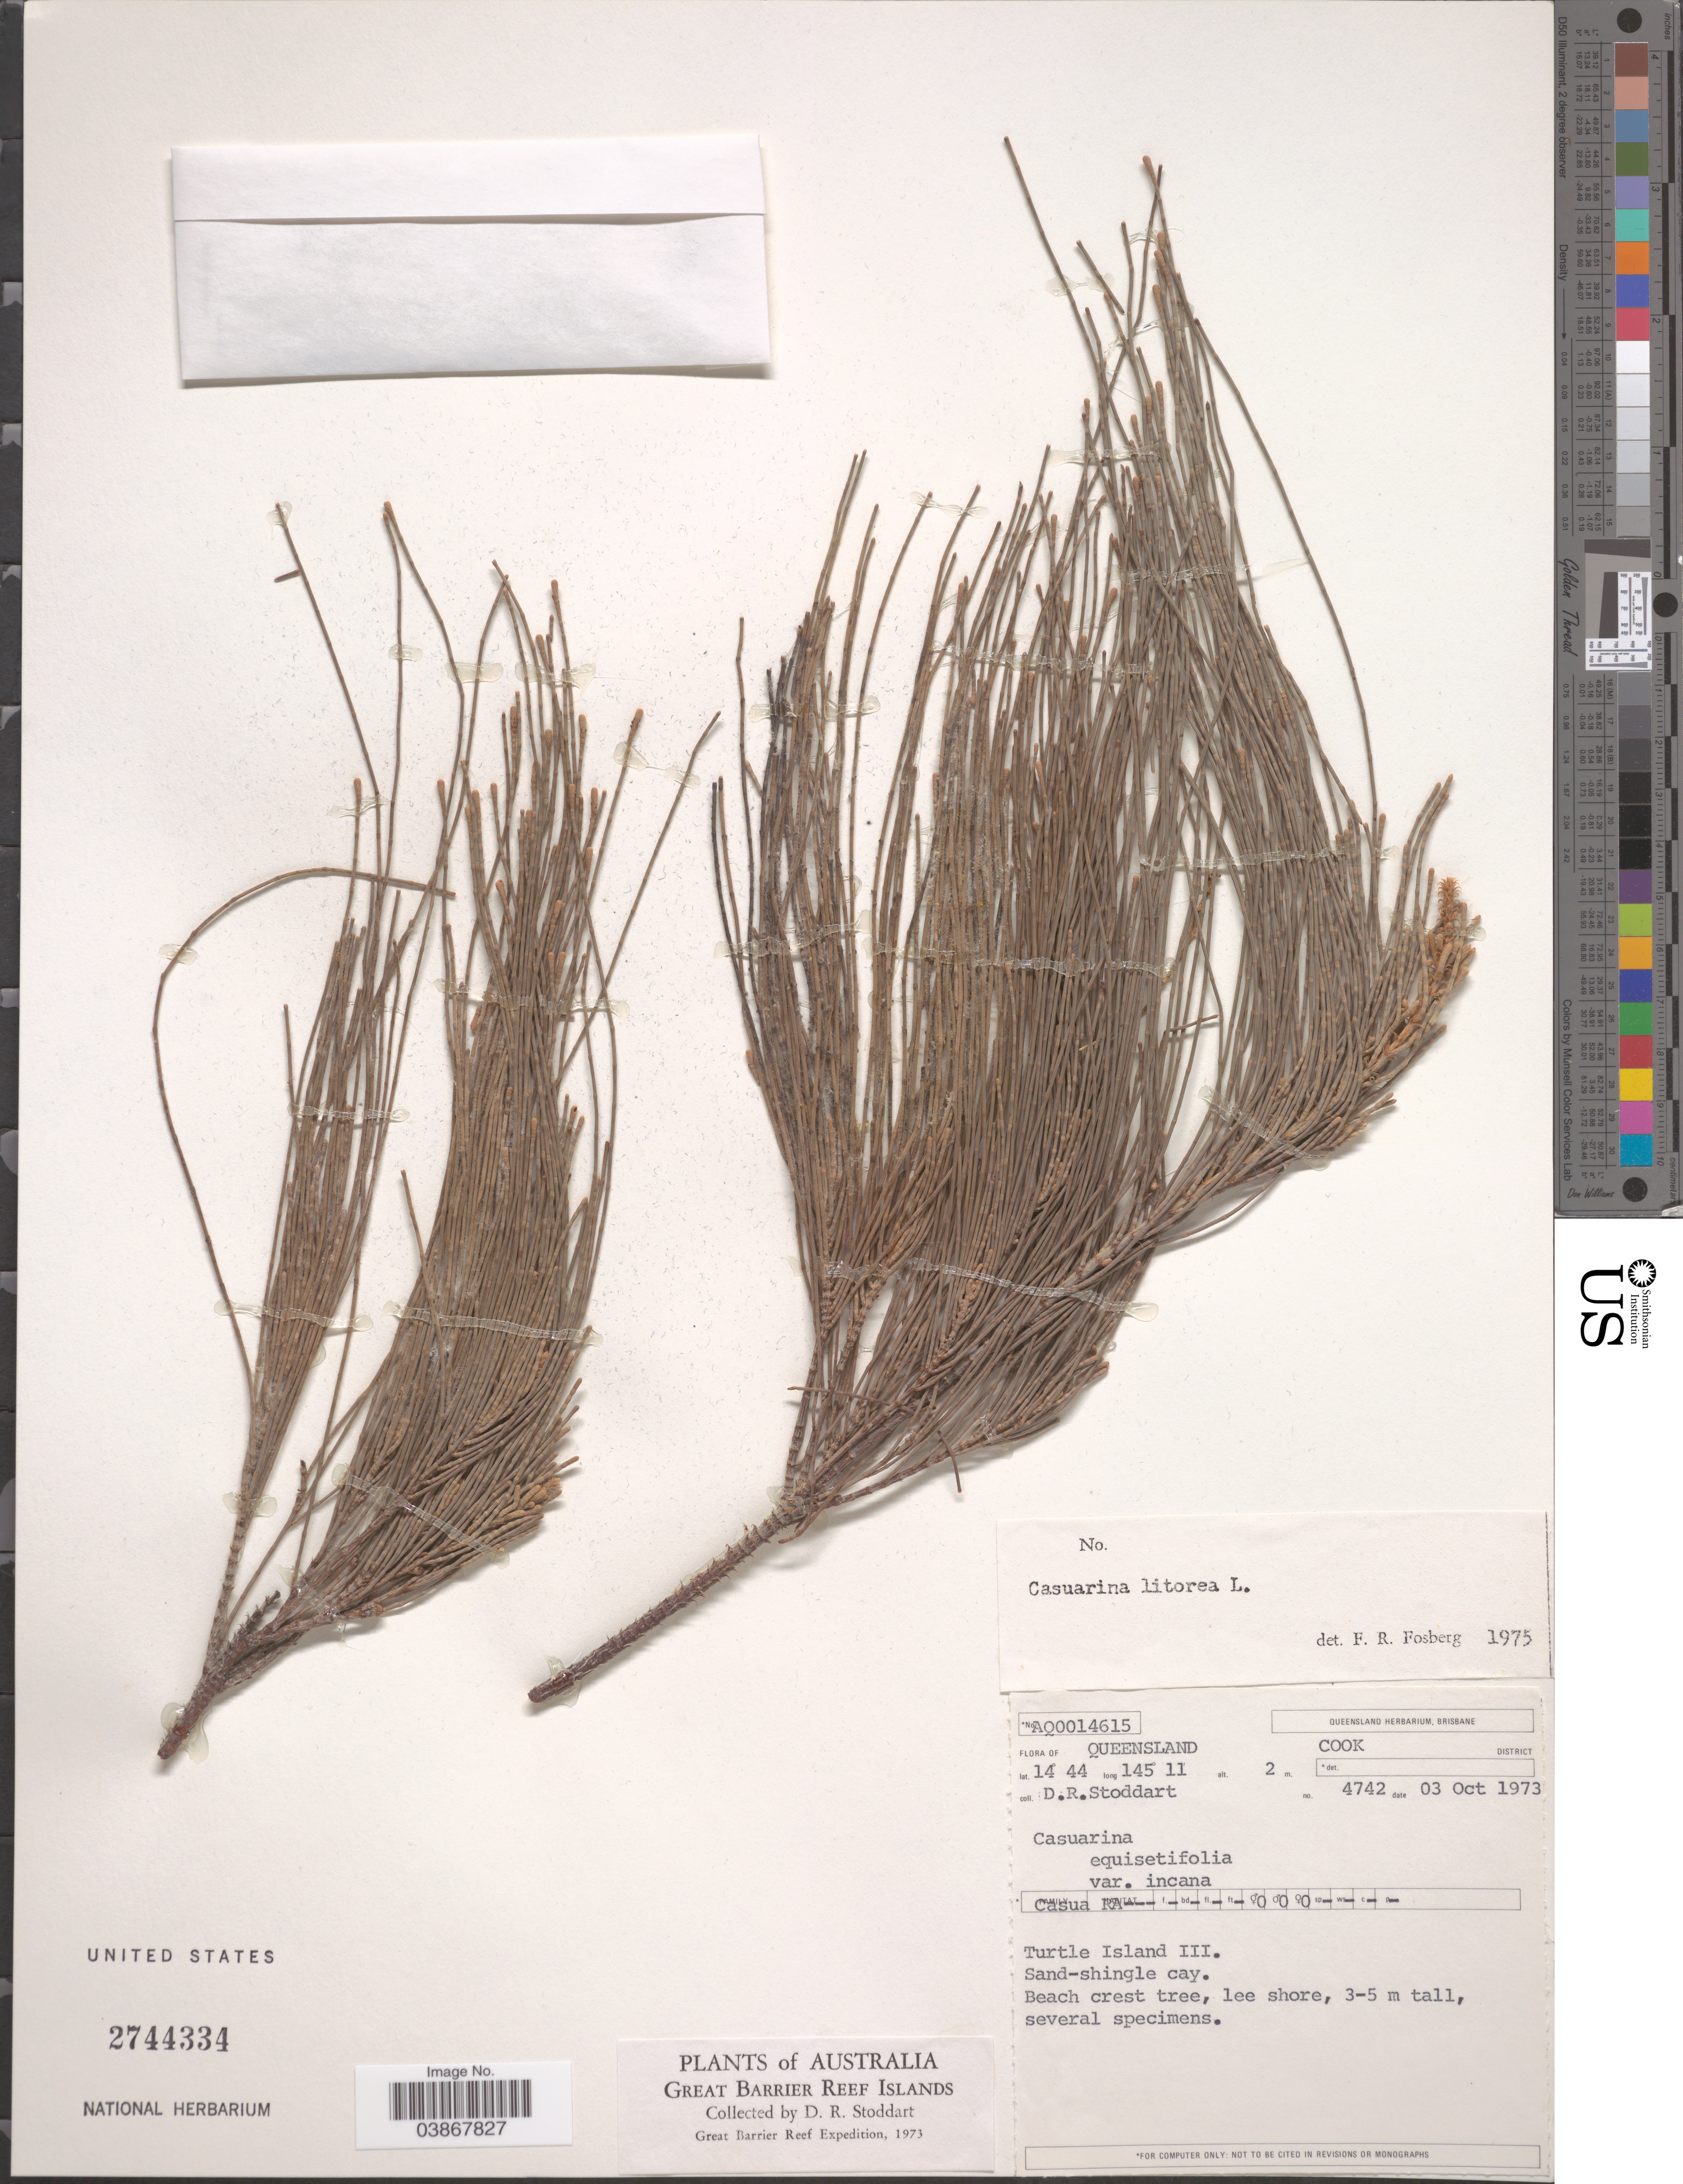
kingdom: Plantae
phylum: Tracheophyta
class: Magnoliopsida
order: Fagales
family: Casuarinaceae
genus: Casuarina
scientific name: Casuarina equisetifolia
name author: L.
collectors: D. R. Stoddart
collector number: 4742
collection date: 1973-10-03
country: Australia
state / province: Queensland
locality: Cook District. Turtle Island III. Great Barrier Reef Islands.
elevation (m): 2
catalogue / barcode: US 2744334